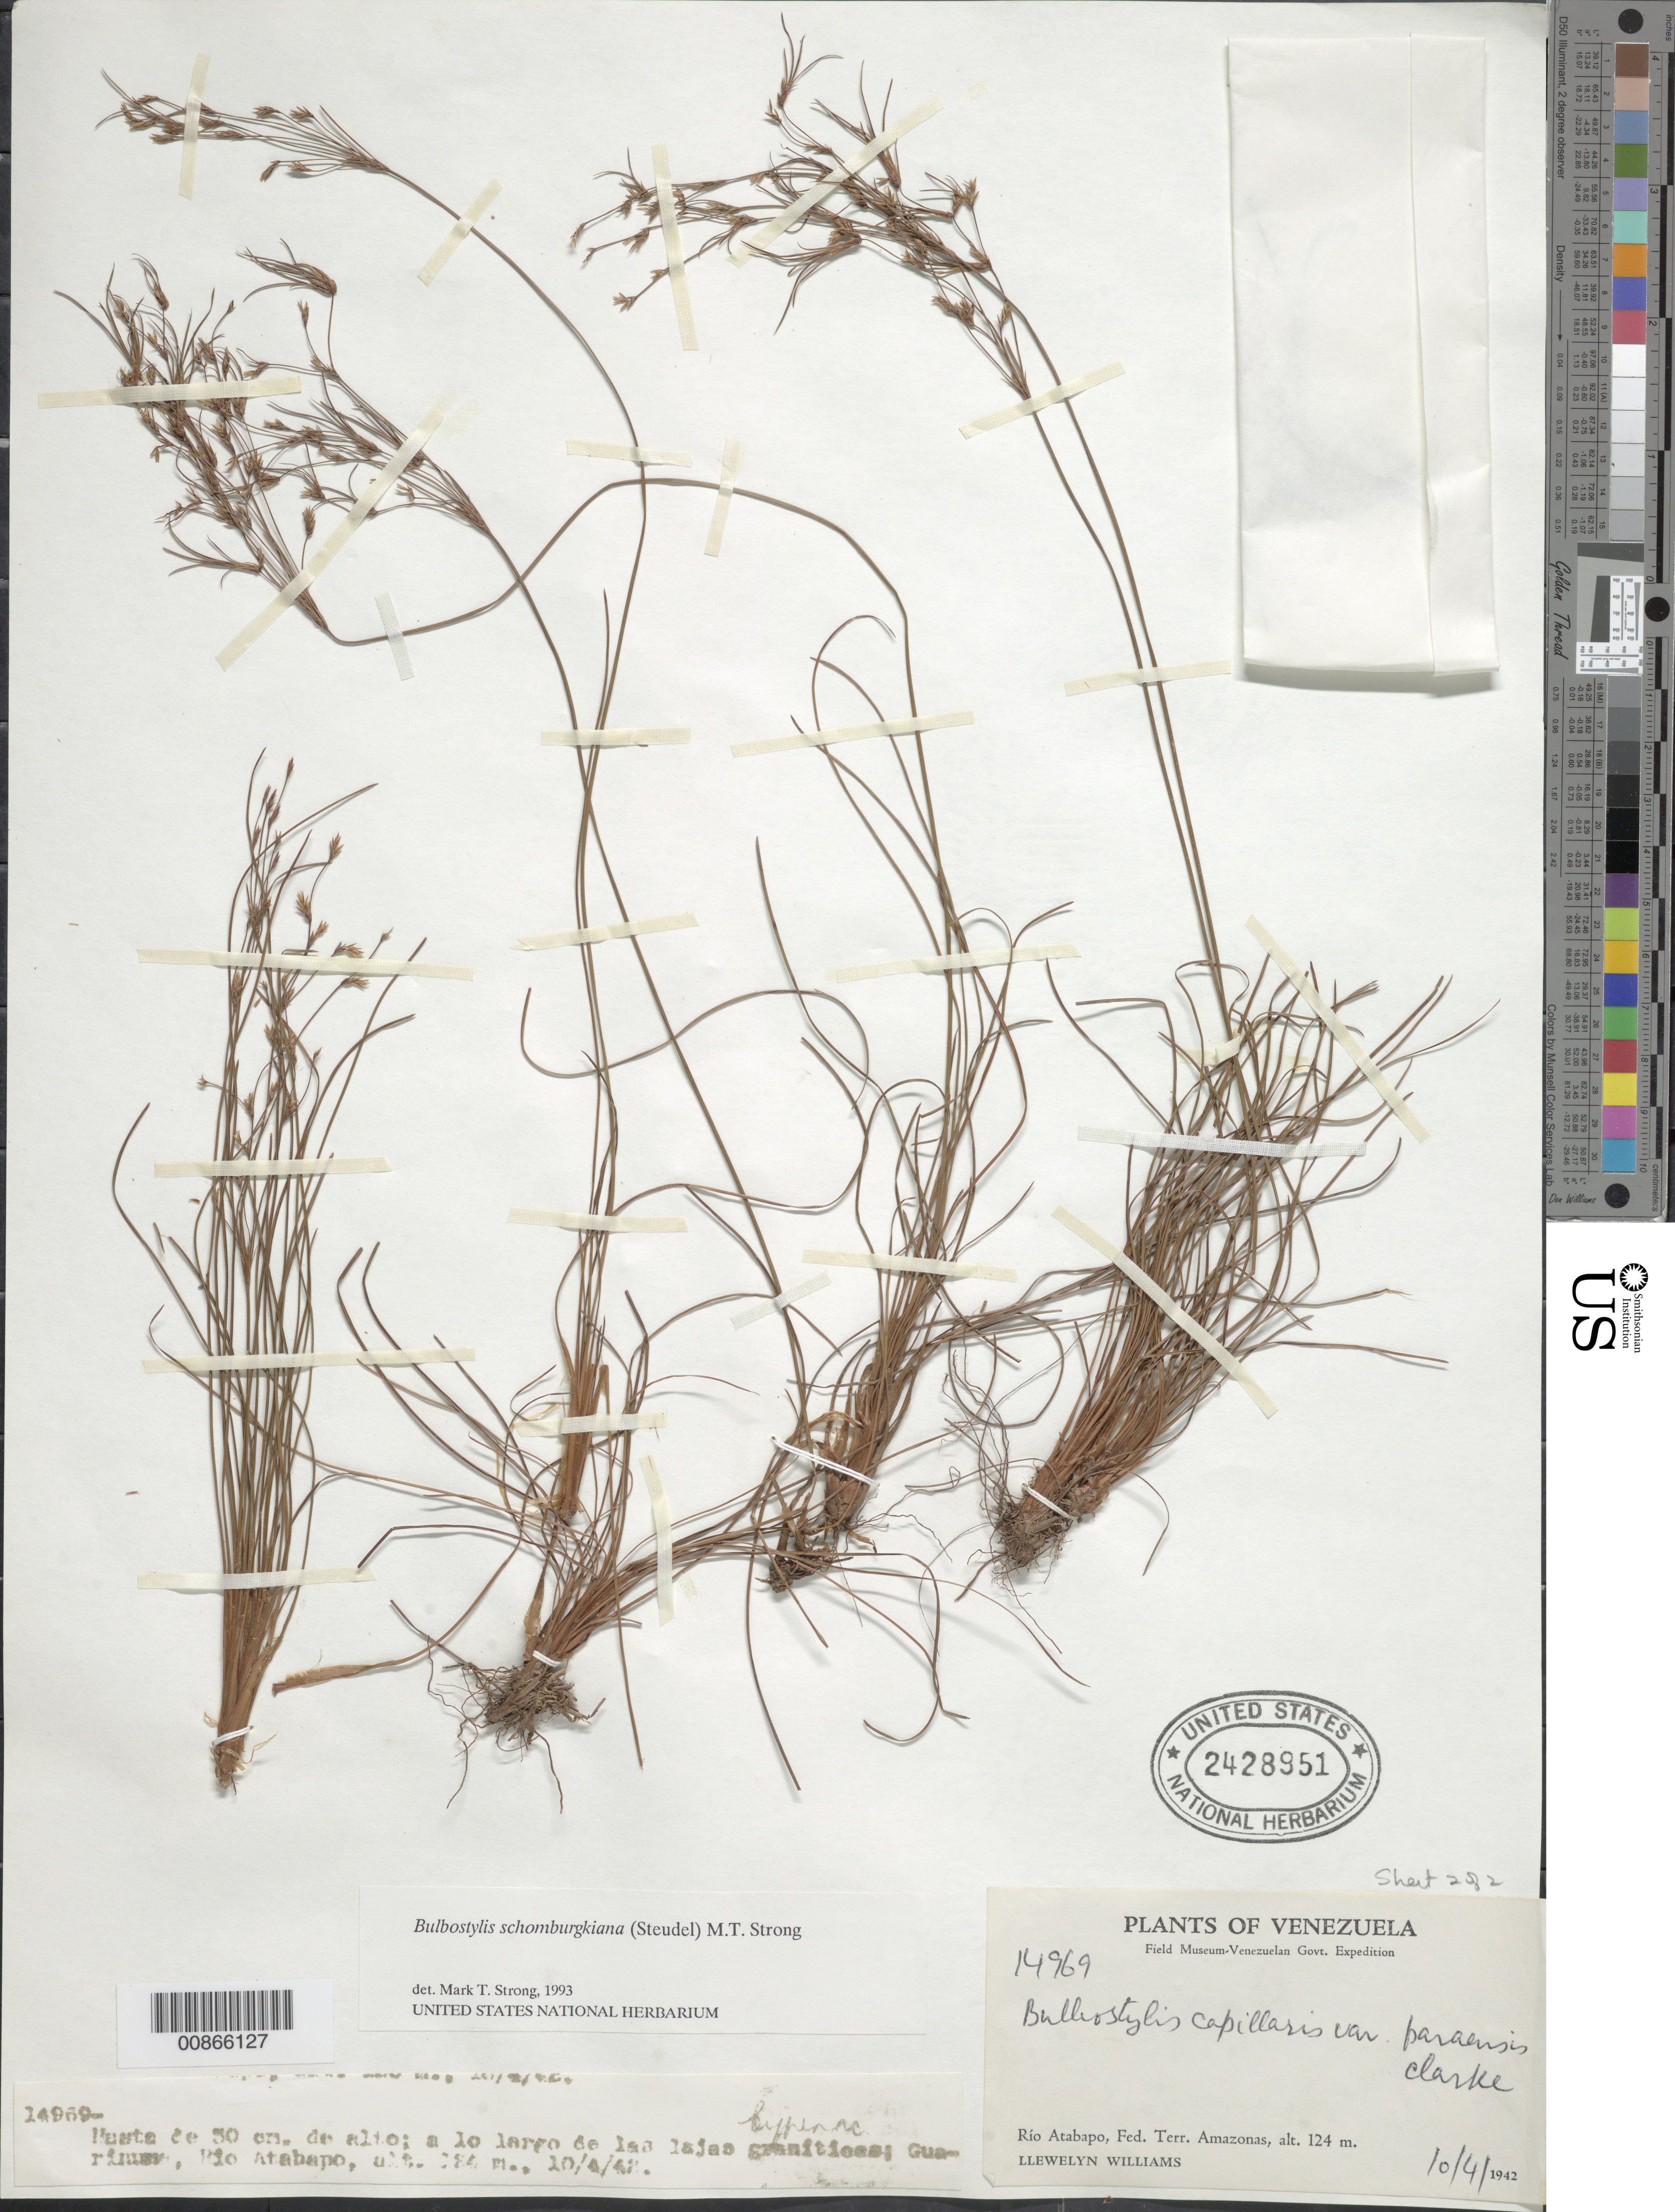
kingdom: Plantae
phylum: Tracheophyta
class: Liliopsida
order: Poales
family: Cyperaceae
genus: Bulbostylis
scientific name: Bulbostylis schomburgkiana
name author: (Steud.) M.T. Strong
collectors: Ll. Williams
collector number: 14969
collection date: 1942-04-10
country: Venezuela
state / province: Amazonas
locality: Rio Atabapo, Fed. Terr. Amazonas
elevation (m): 124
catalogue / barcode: US 2428951